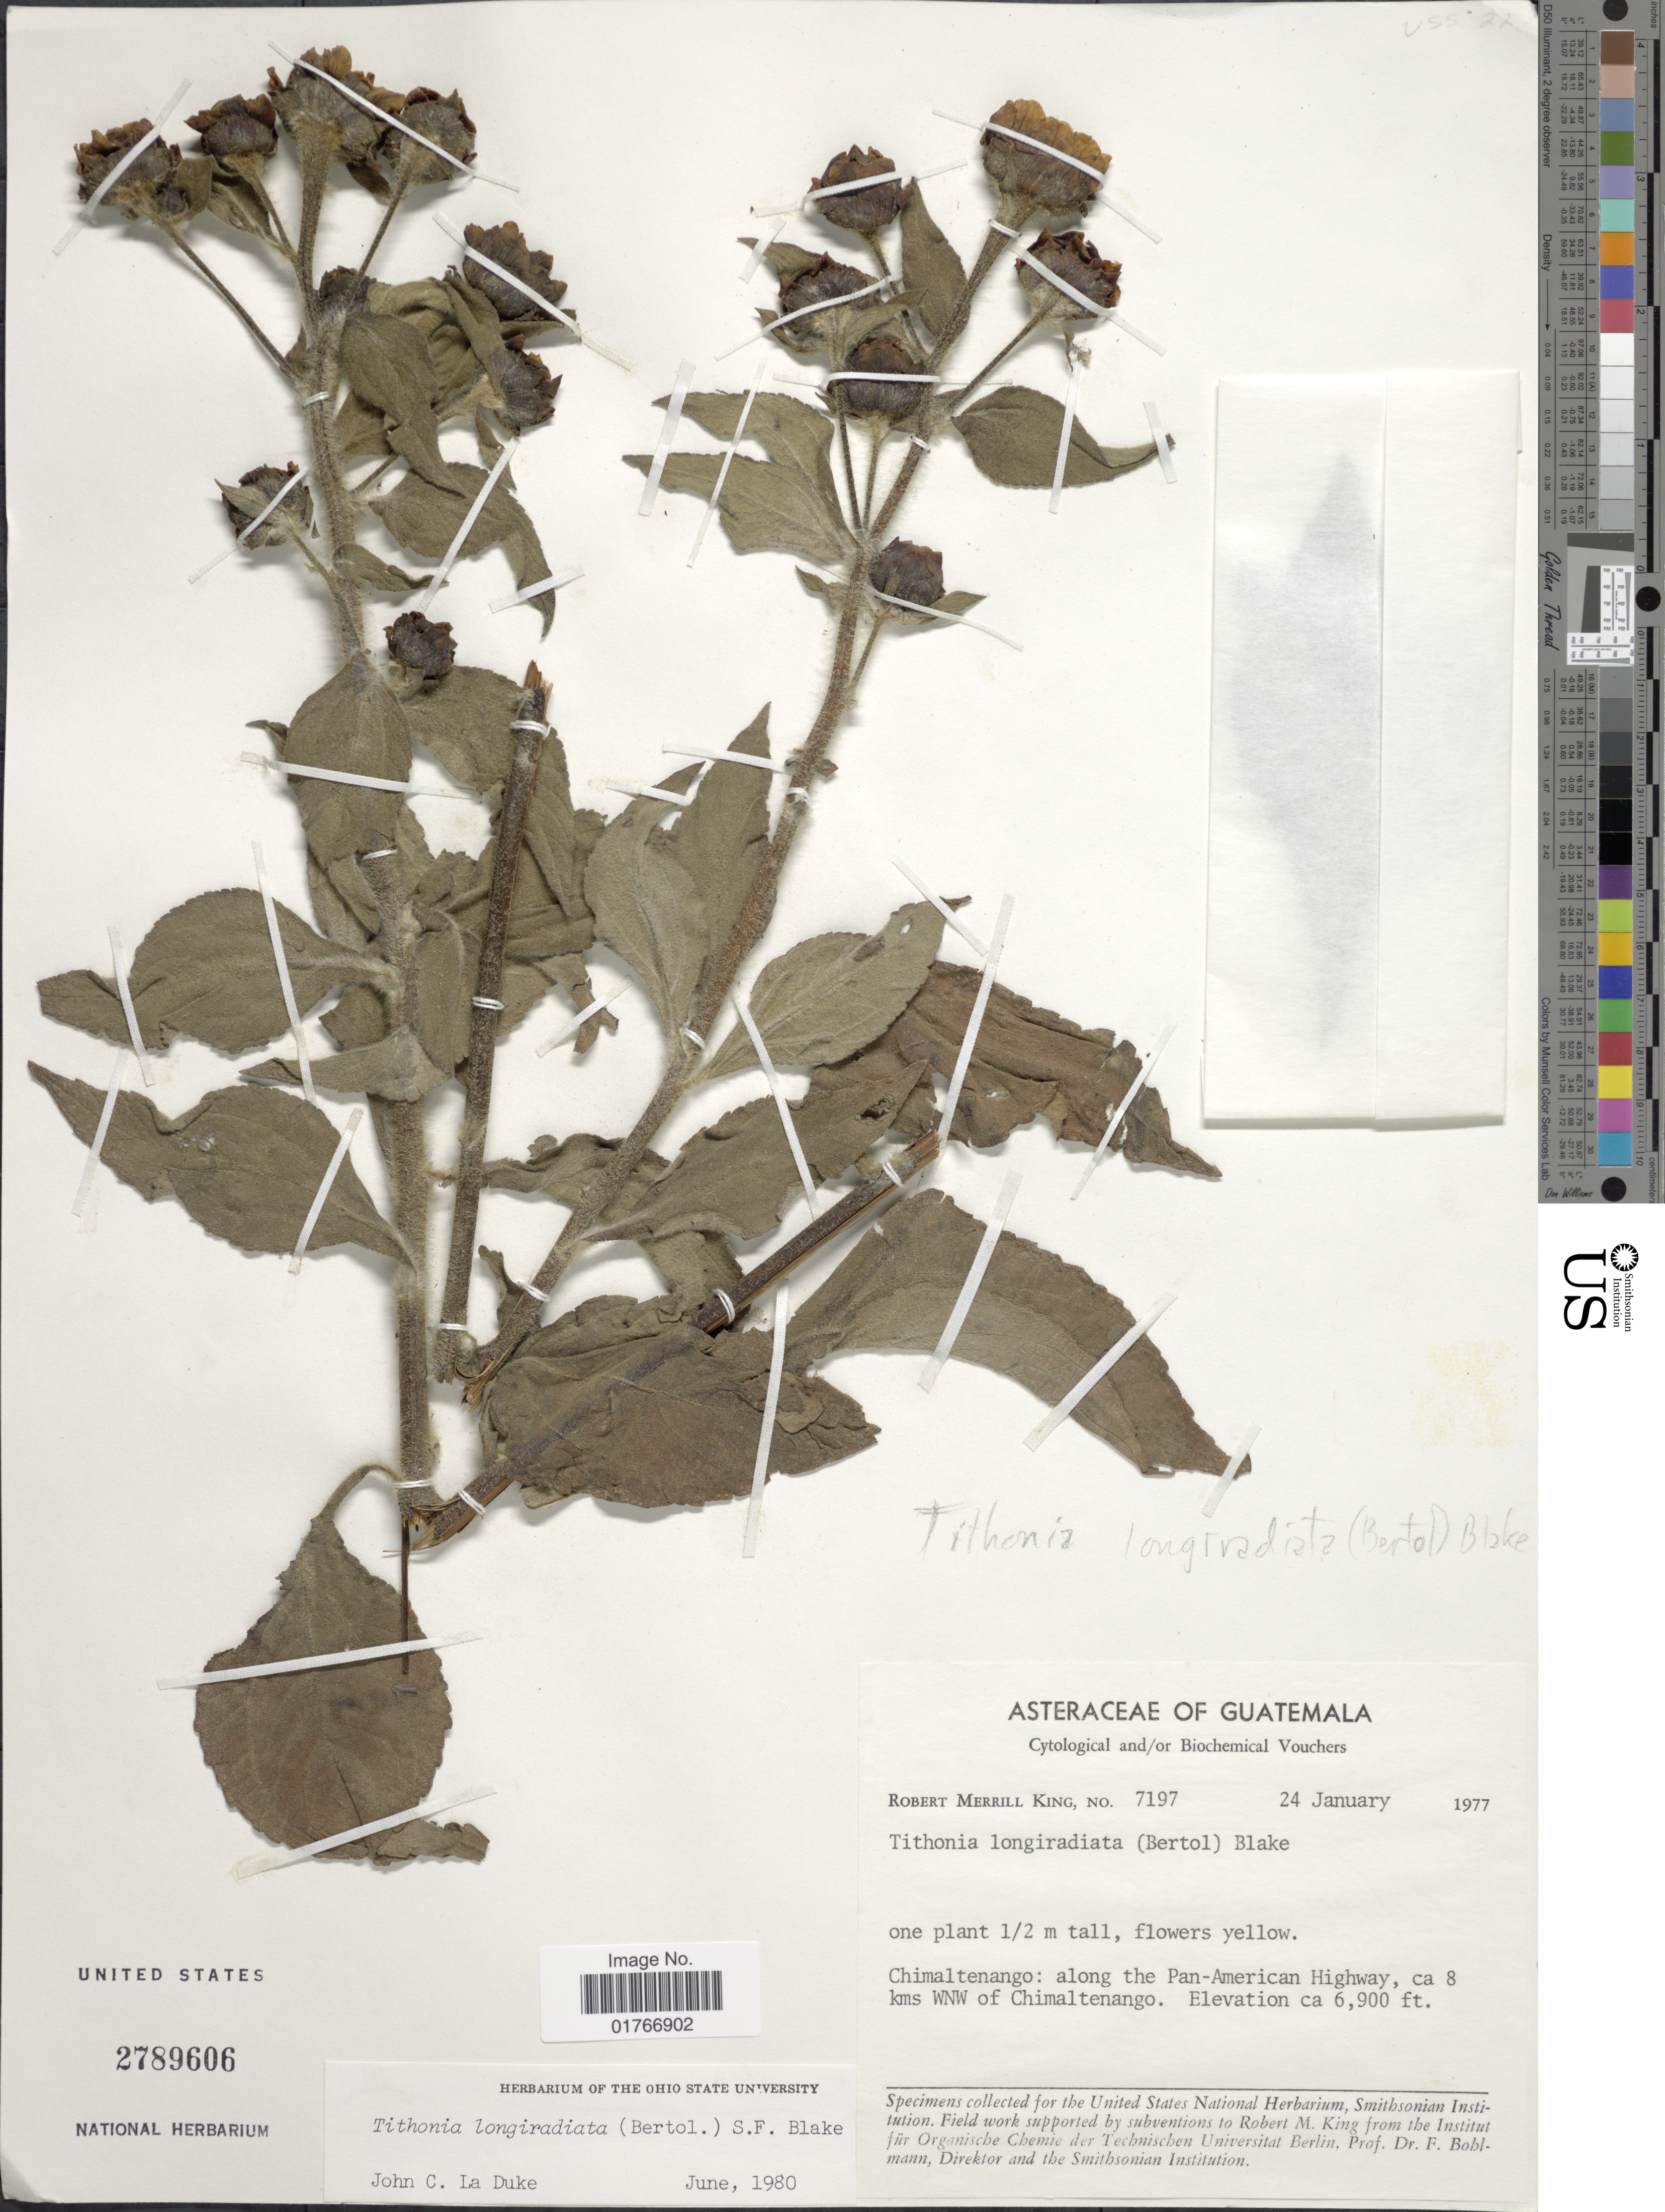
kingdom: Plantae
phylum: Tracheophyta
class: Magnoliopsida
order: Asterales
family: Asteraceae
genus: Tithonia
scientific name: Tithonia longiradiata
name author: (Bertol.) S.F. Blake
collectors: R. M. King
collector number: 7197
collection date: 1977-01-24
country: Guatemala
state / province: Chimaltenango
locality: Along the Pan-American Highway, ca 8 kms WNW of Chimaltenango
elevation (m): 2103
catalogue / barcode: US 2789606